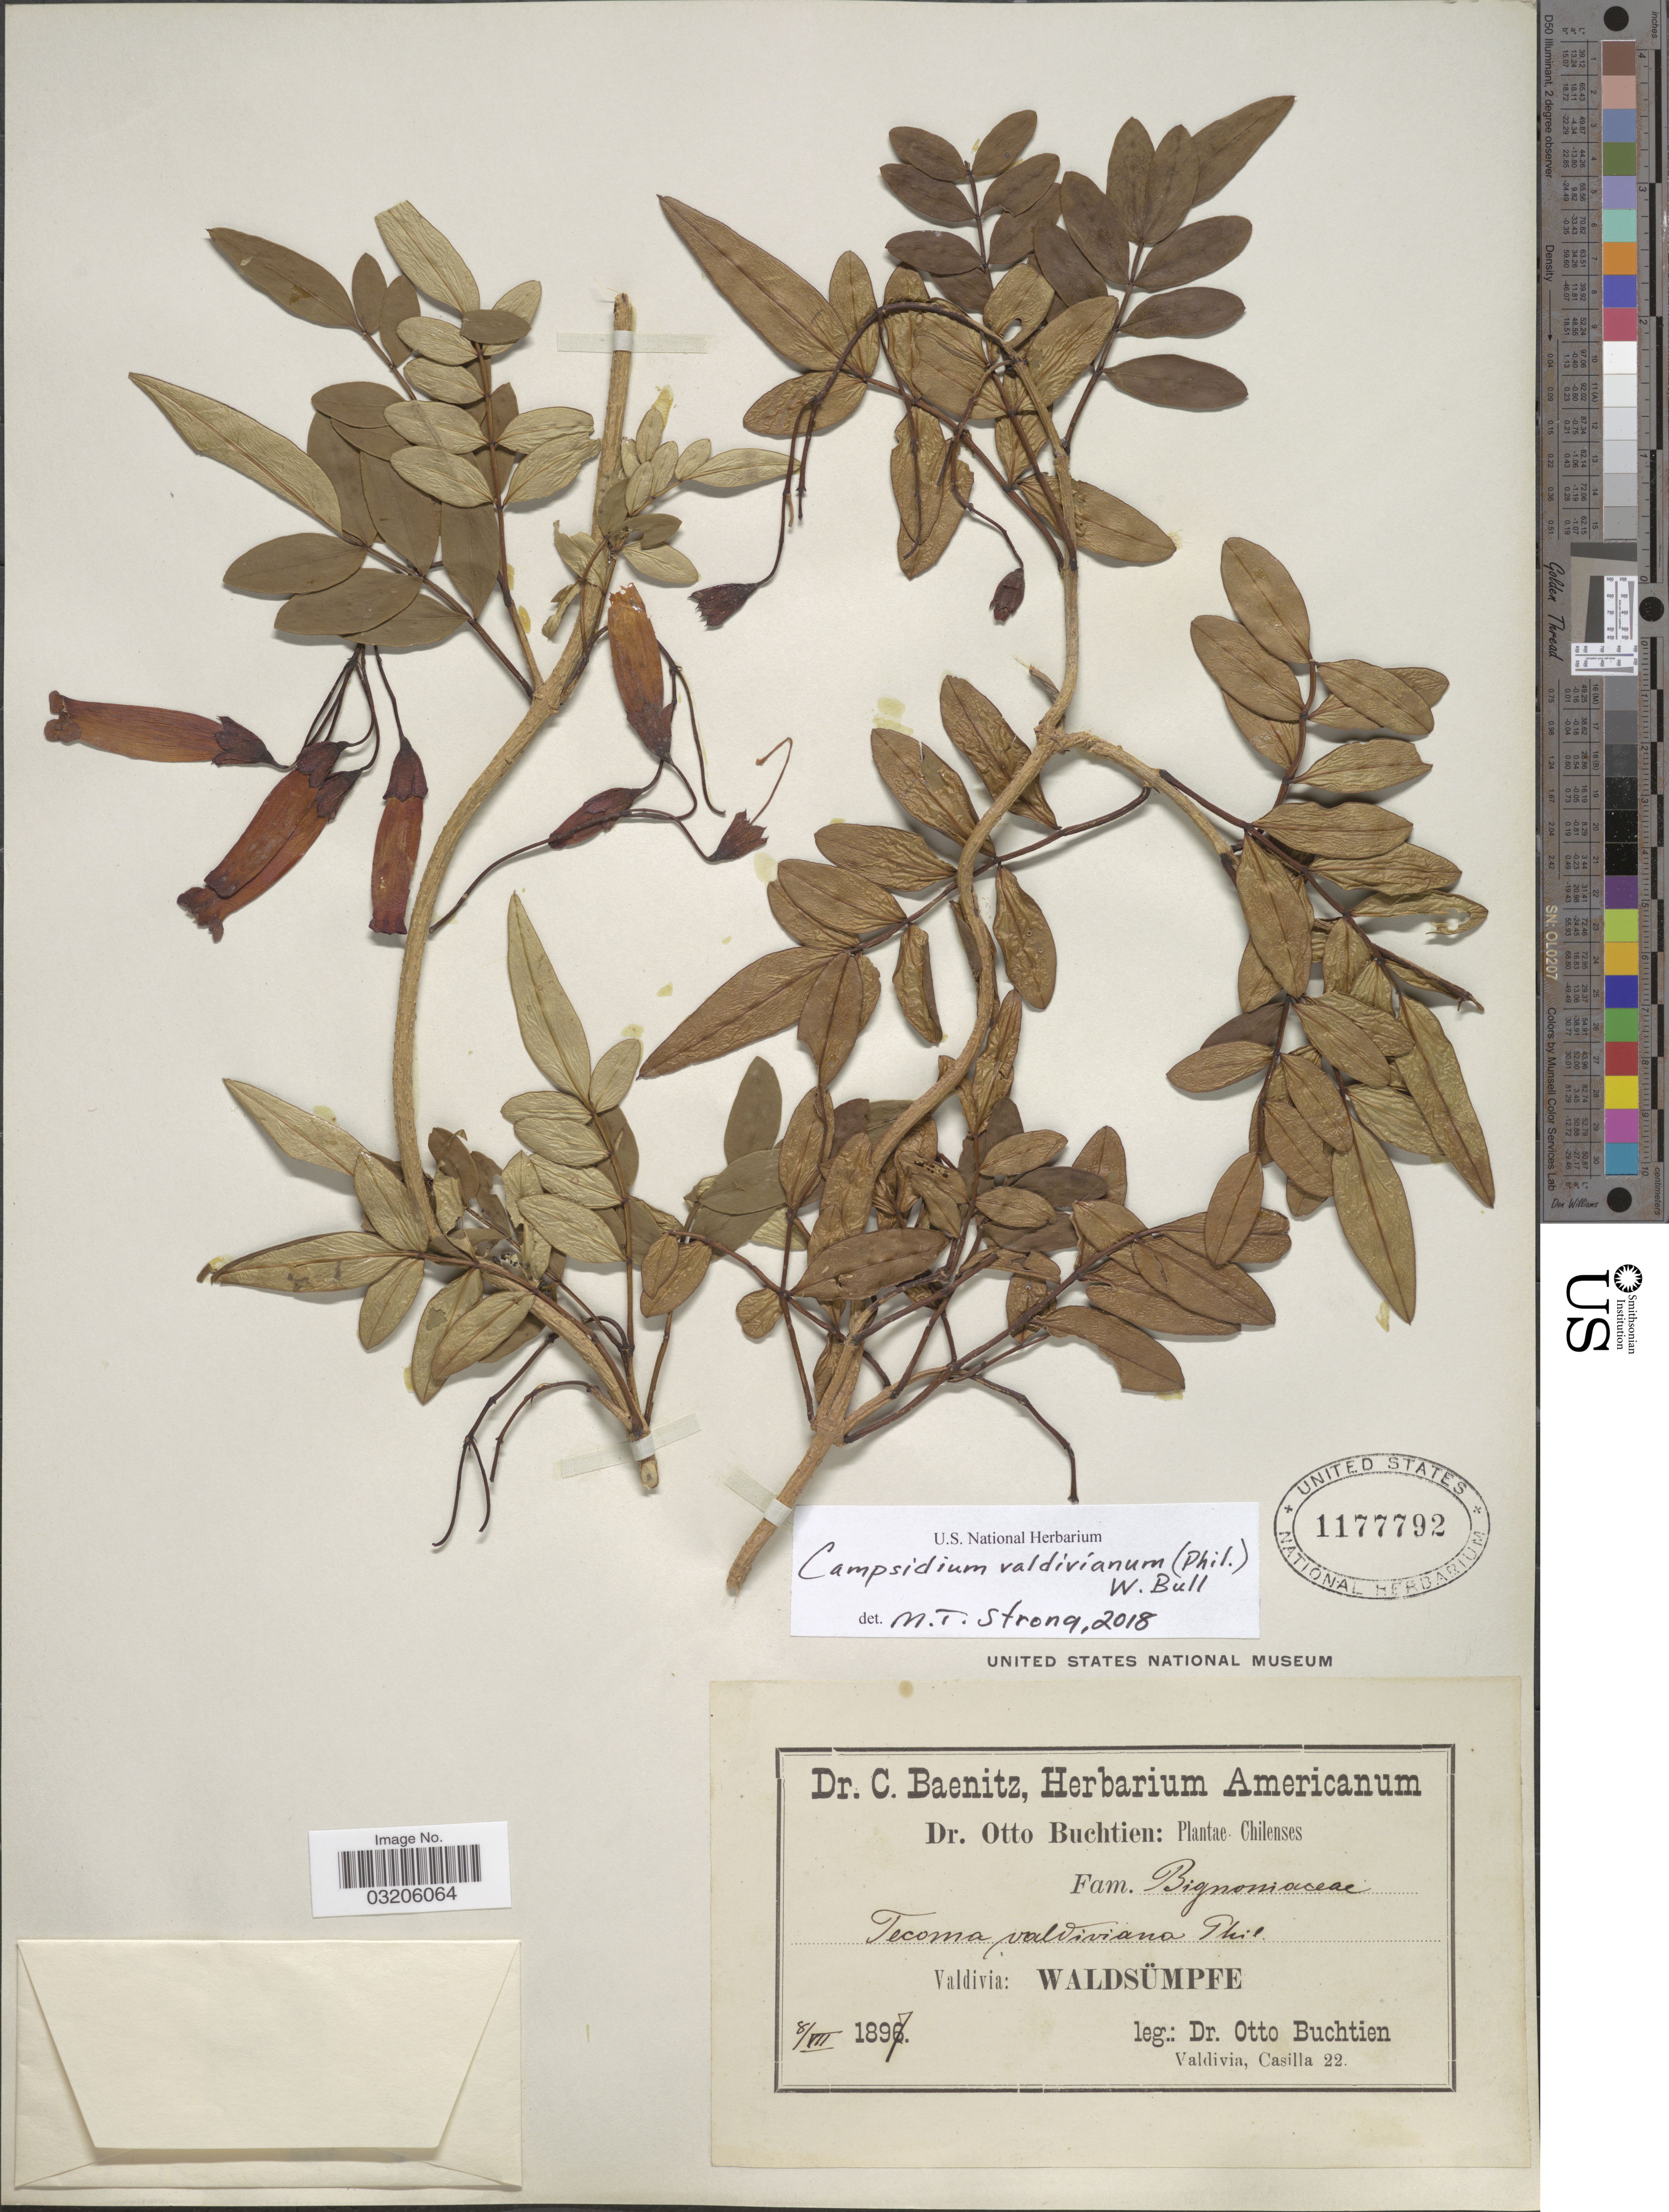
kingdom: Plantae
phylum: Tracheophyta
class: Magnoliopsida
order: Lamiales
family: Bignoniaceae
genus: Campsidium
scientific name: Campsidium valdivianum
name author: (Phil.) W. Bull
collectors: O. Buchtien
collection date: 1897-07-08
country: Chile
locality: Chilenses. Valdivia: Waldsümpfe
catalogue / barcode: US 1177792